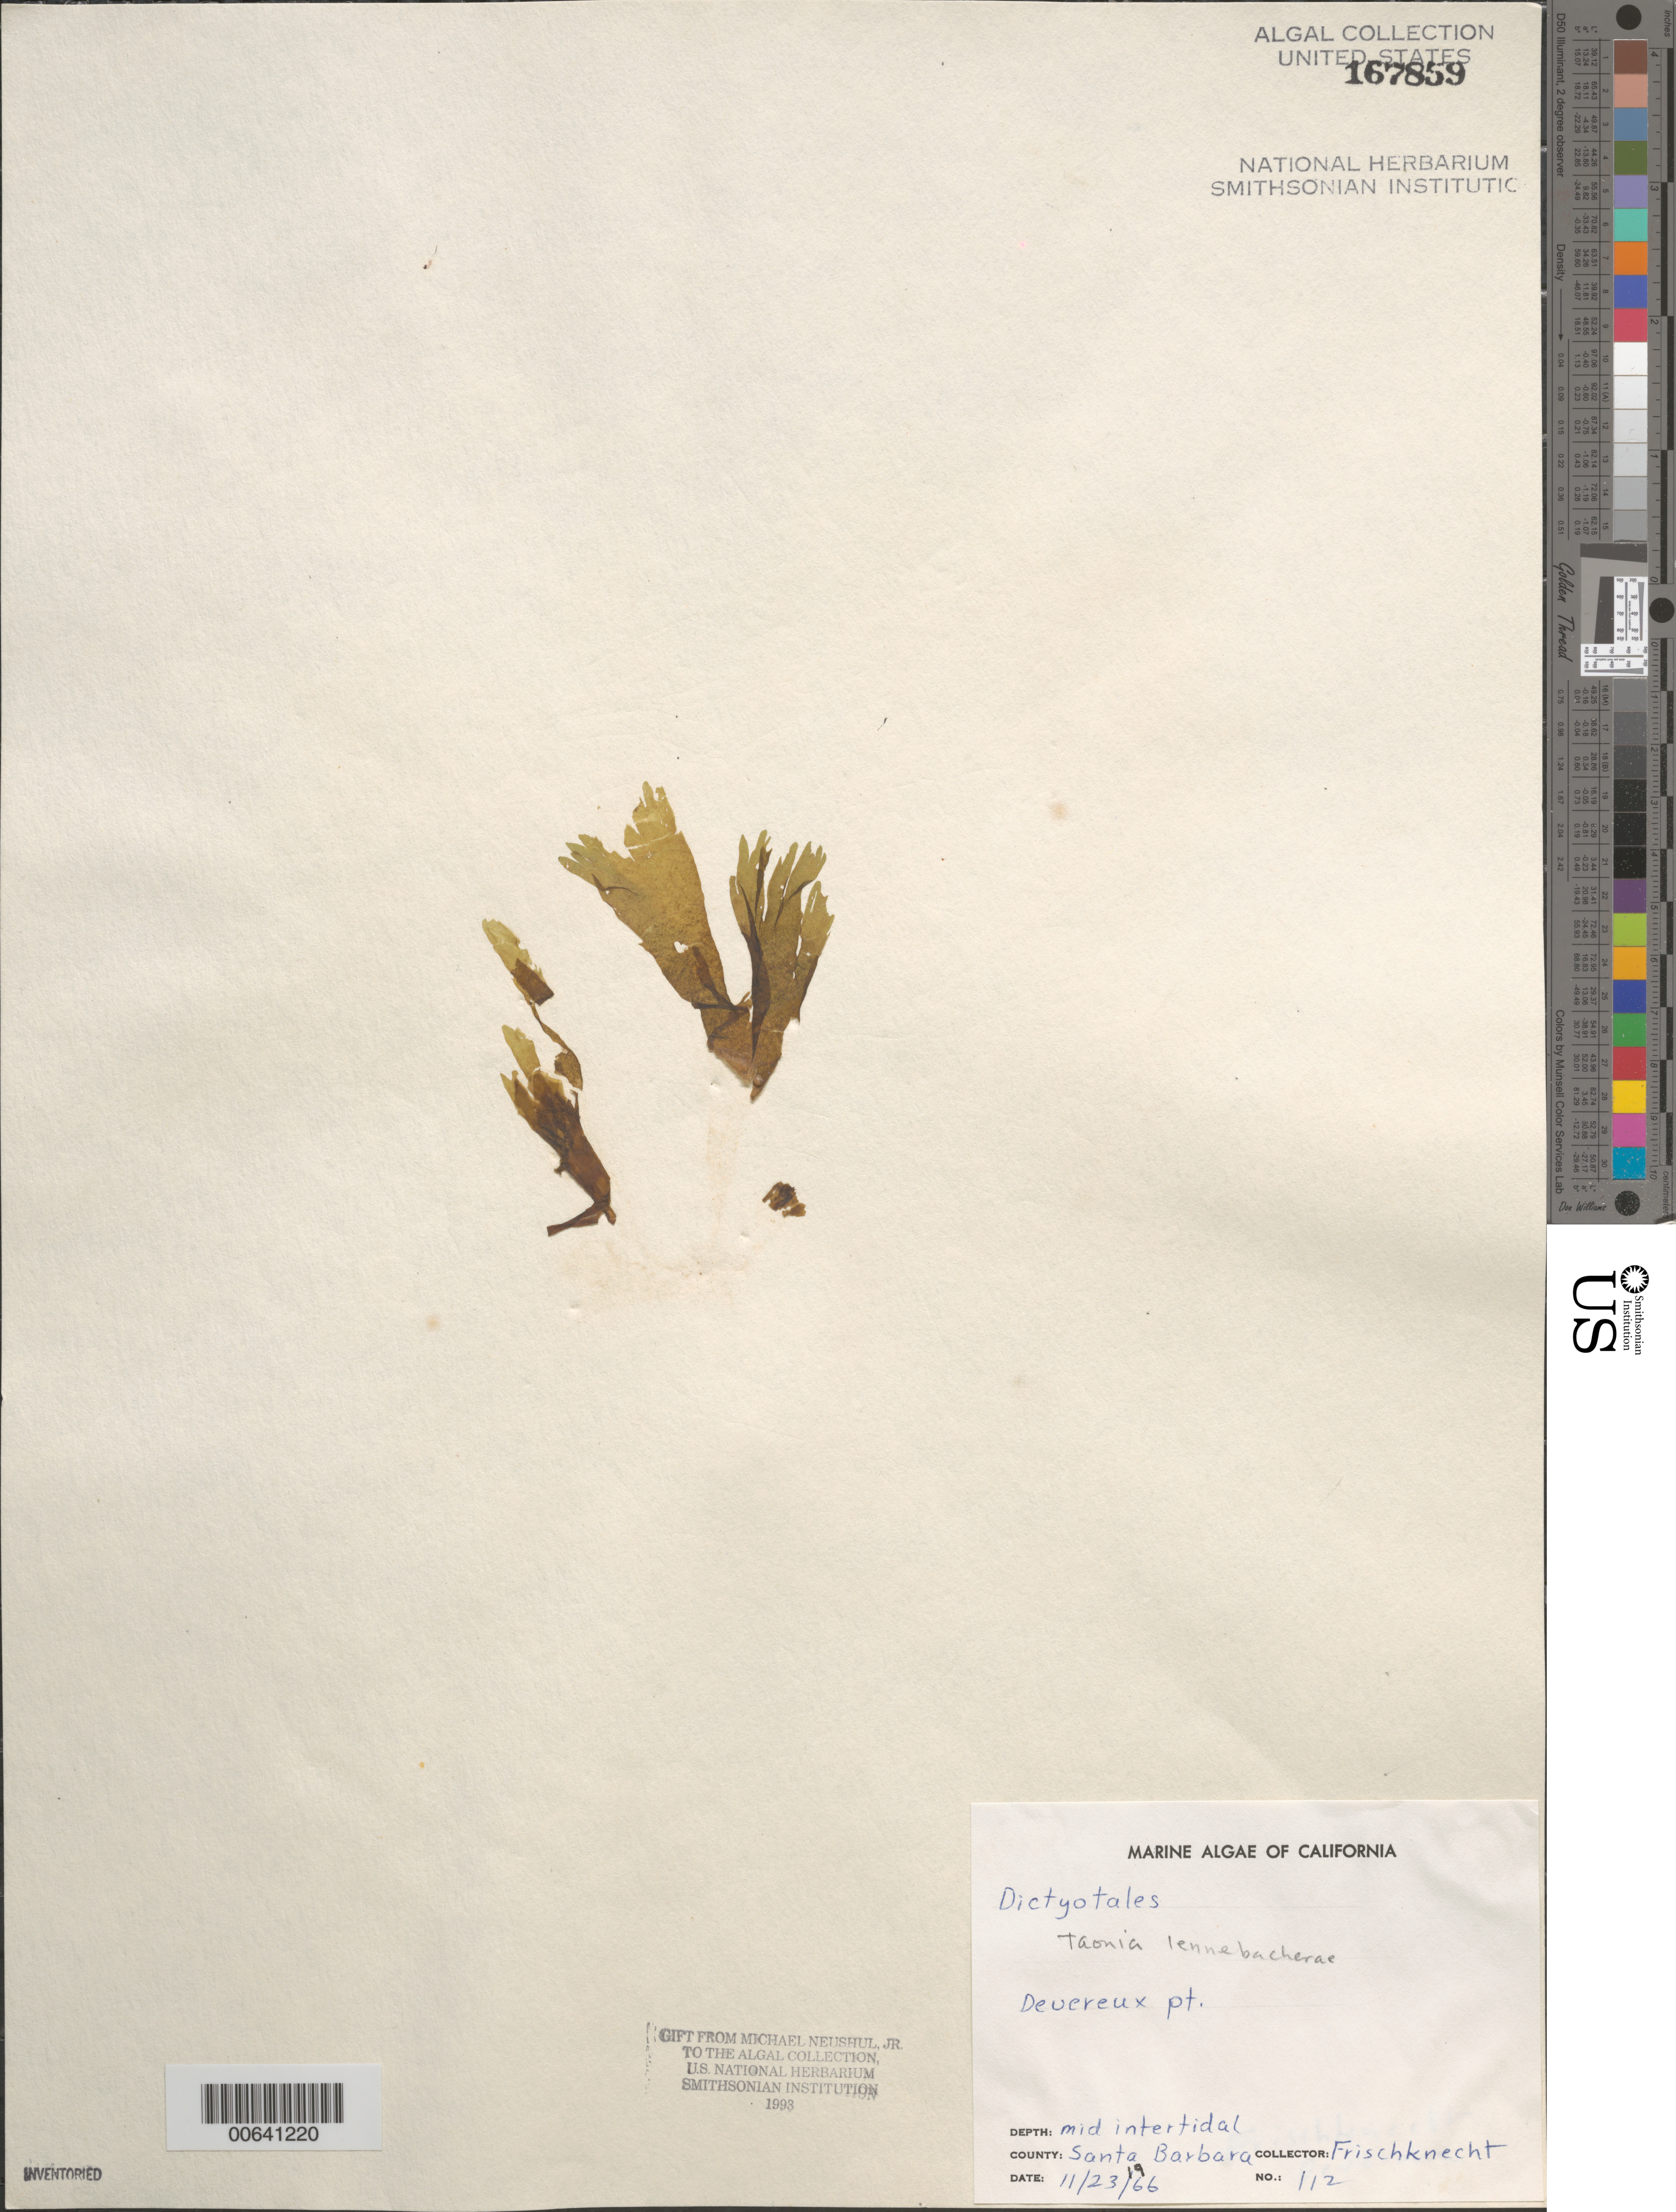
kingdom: Chromista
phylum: Ochrophyta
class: Phaeophyceae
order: Dictyotales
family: Dictyotaceae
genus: Taonia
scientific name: Taonia lennebackerae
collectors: -. Frischknecht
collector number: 112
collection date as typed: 23 Nov 1966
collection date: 1966-11-23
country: United States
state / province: California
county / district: Santa Barbara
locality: Devereux Point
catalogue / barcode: US 167859